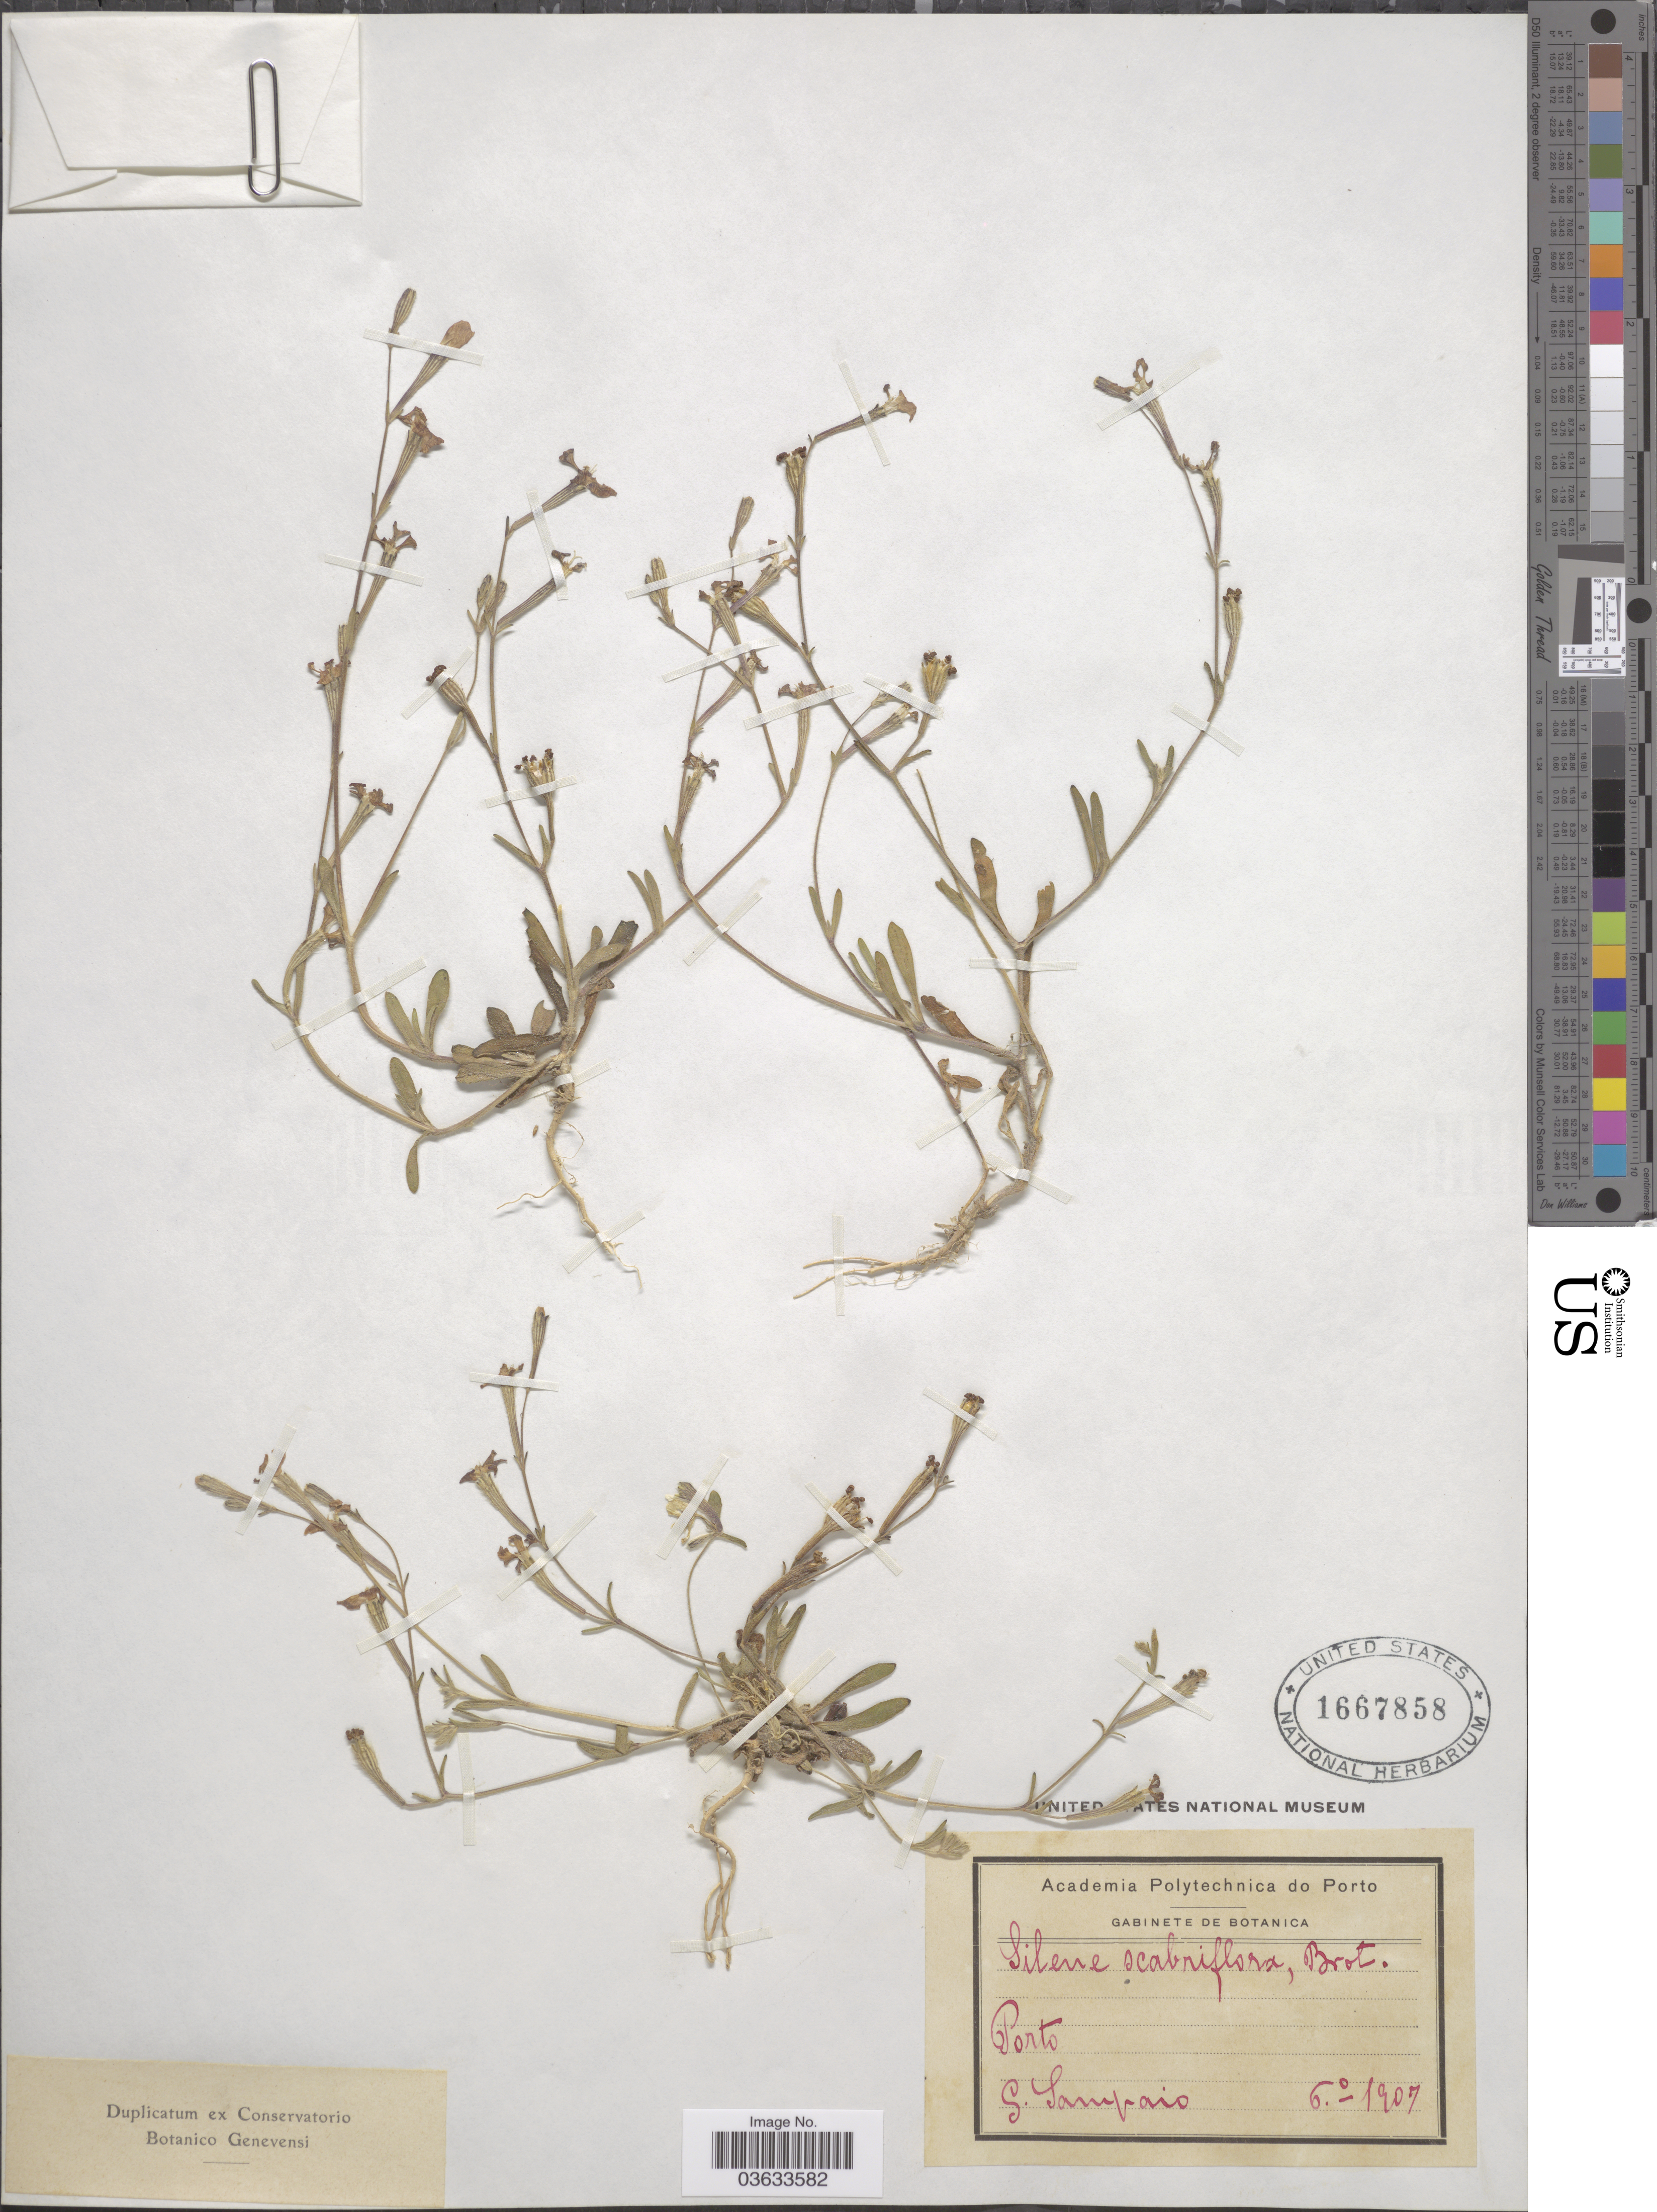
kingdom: Plantae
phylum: Tracheophyta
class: Magnoliopsida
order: Caryophyllales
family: Caryophyllaceae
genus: Silene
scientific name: Silene scabriflora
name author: Brot.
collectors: G. A. Sampaio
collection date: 1907-06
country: Portugal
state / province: Porto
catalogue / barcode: US 1667858